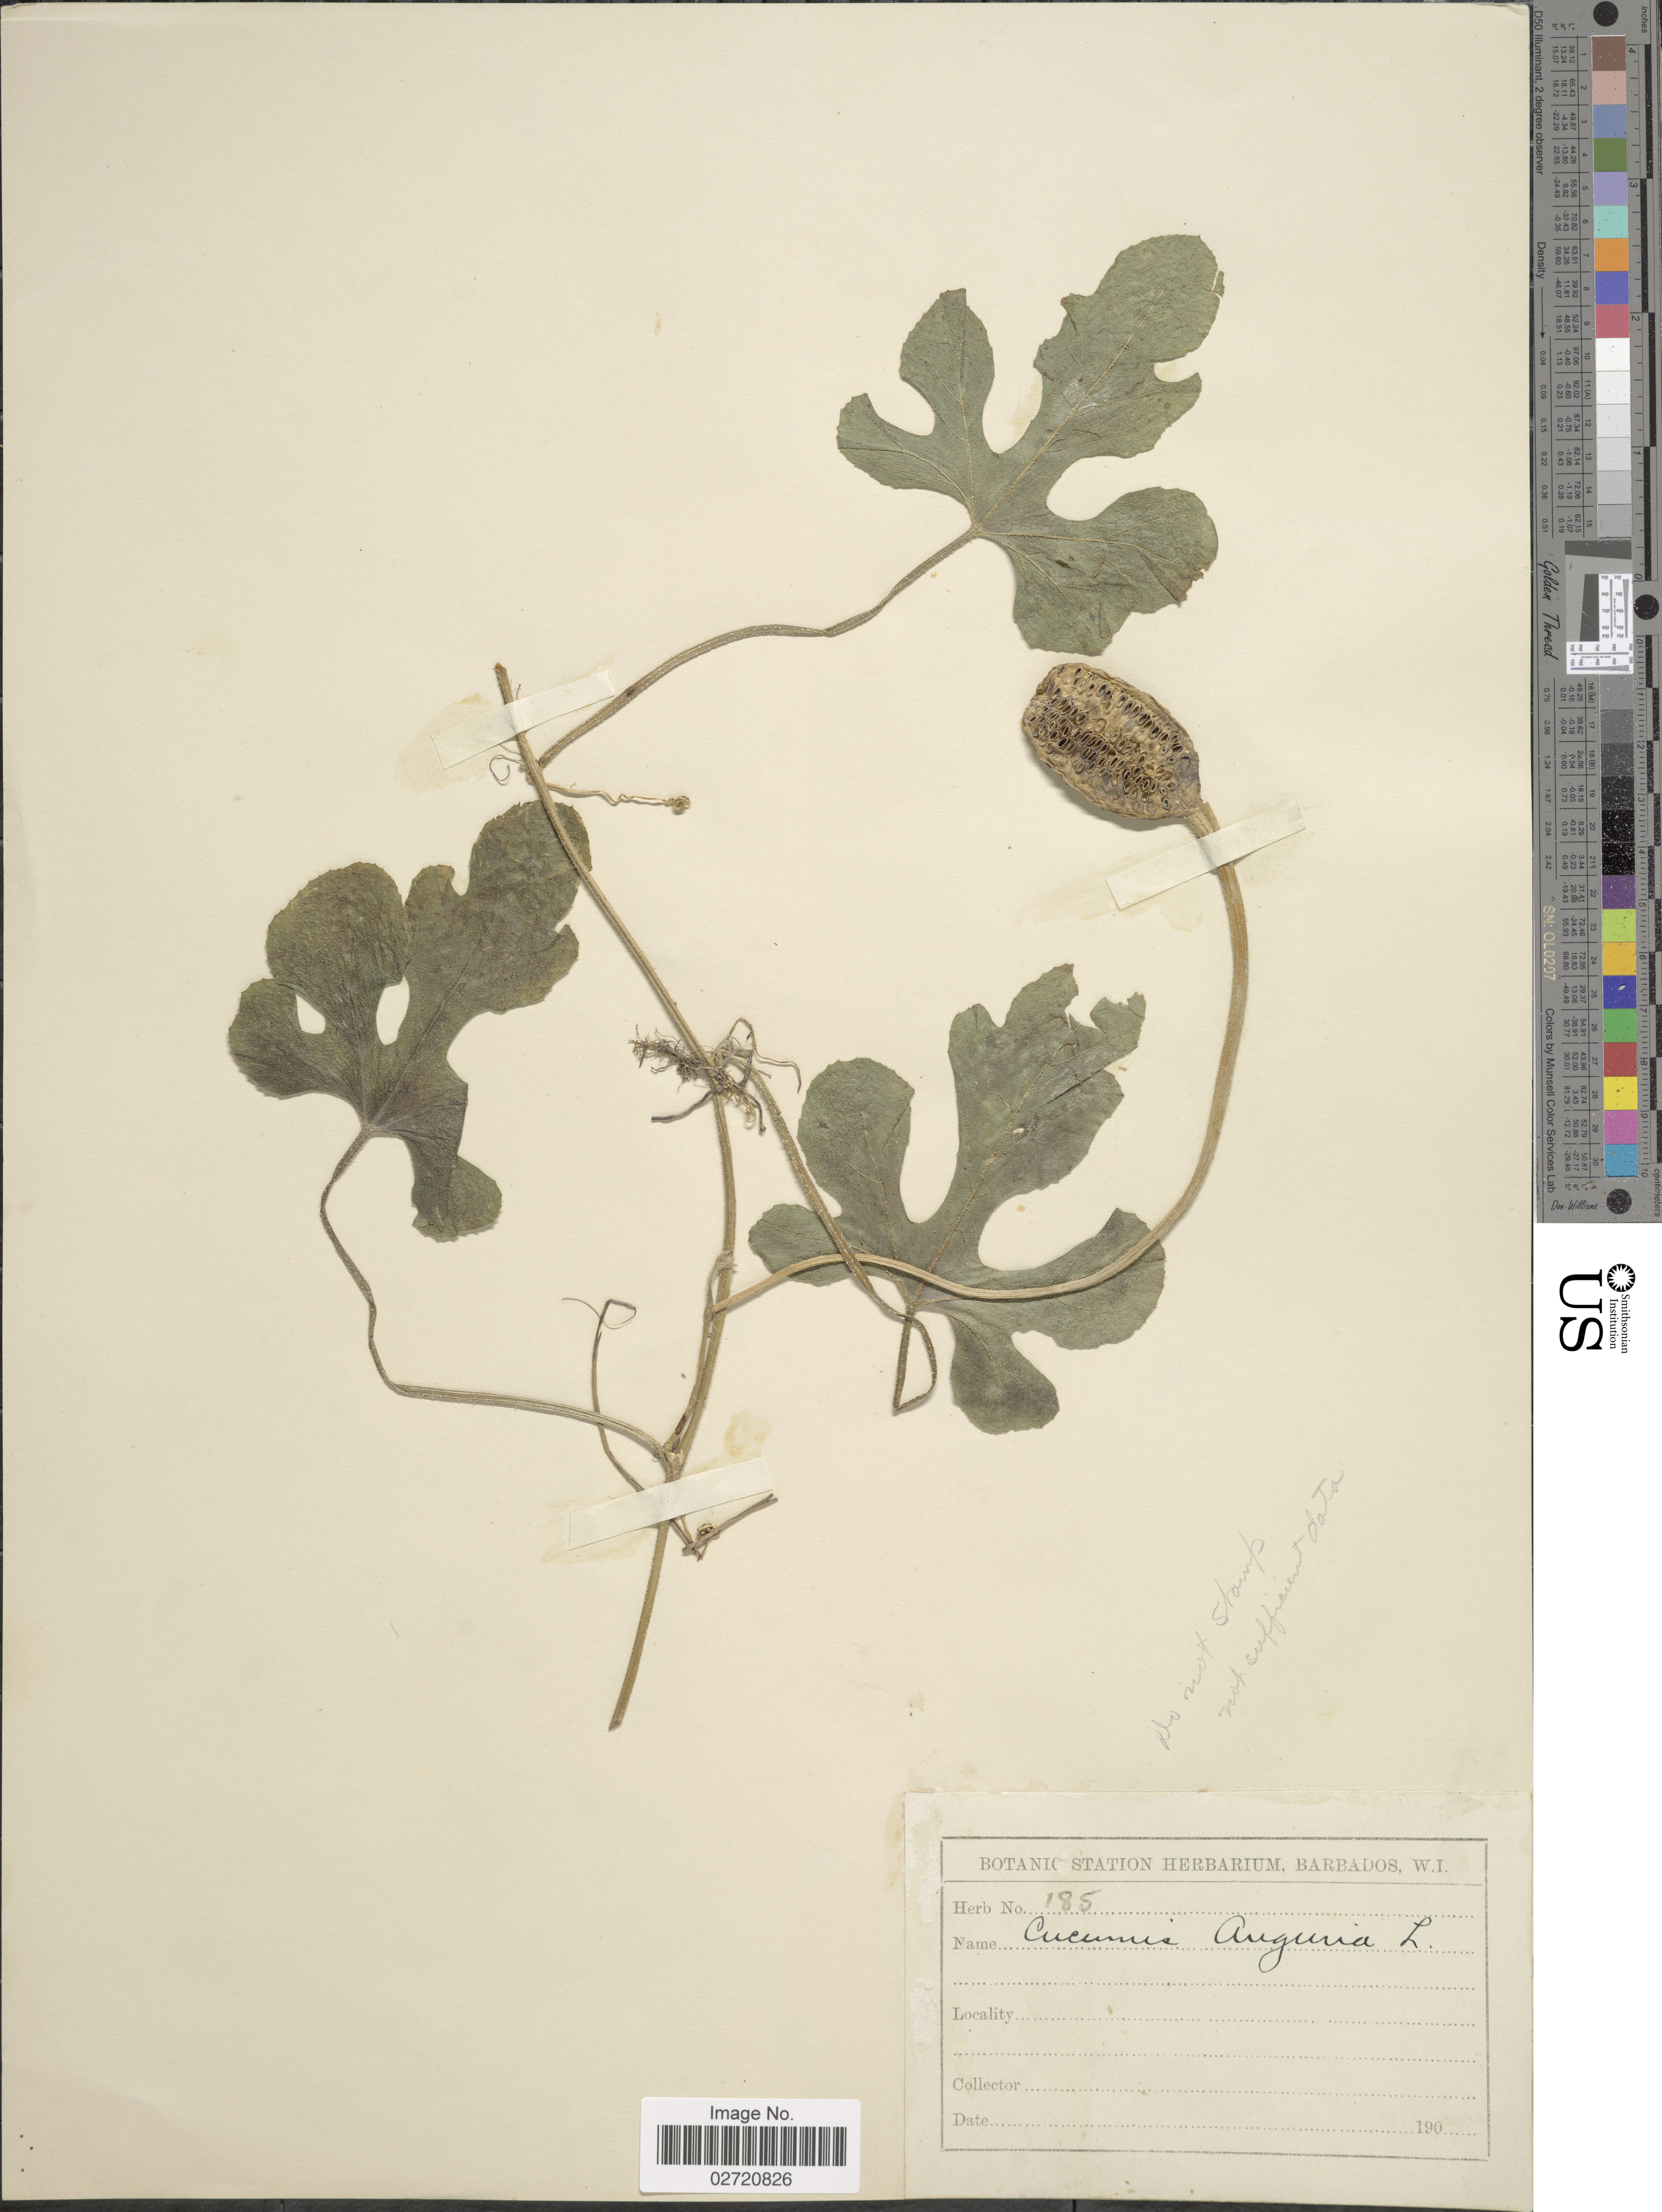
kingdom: Plantae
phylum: Tracheophyta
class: Magnoliopsida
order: Cucurbitales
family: Cucurbitaceae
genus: Cucumis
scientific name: Cucumis anguria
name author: L.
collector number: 185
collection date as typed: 190